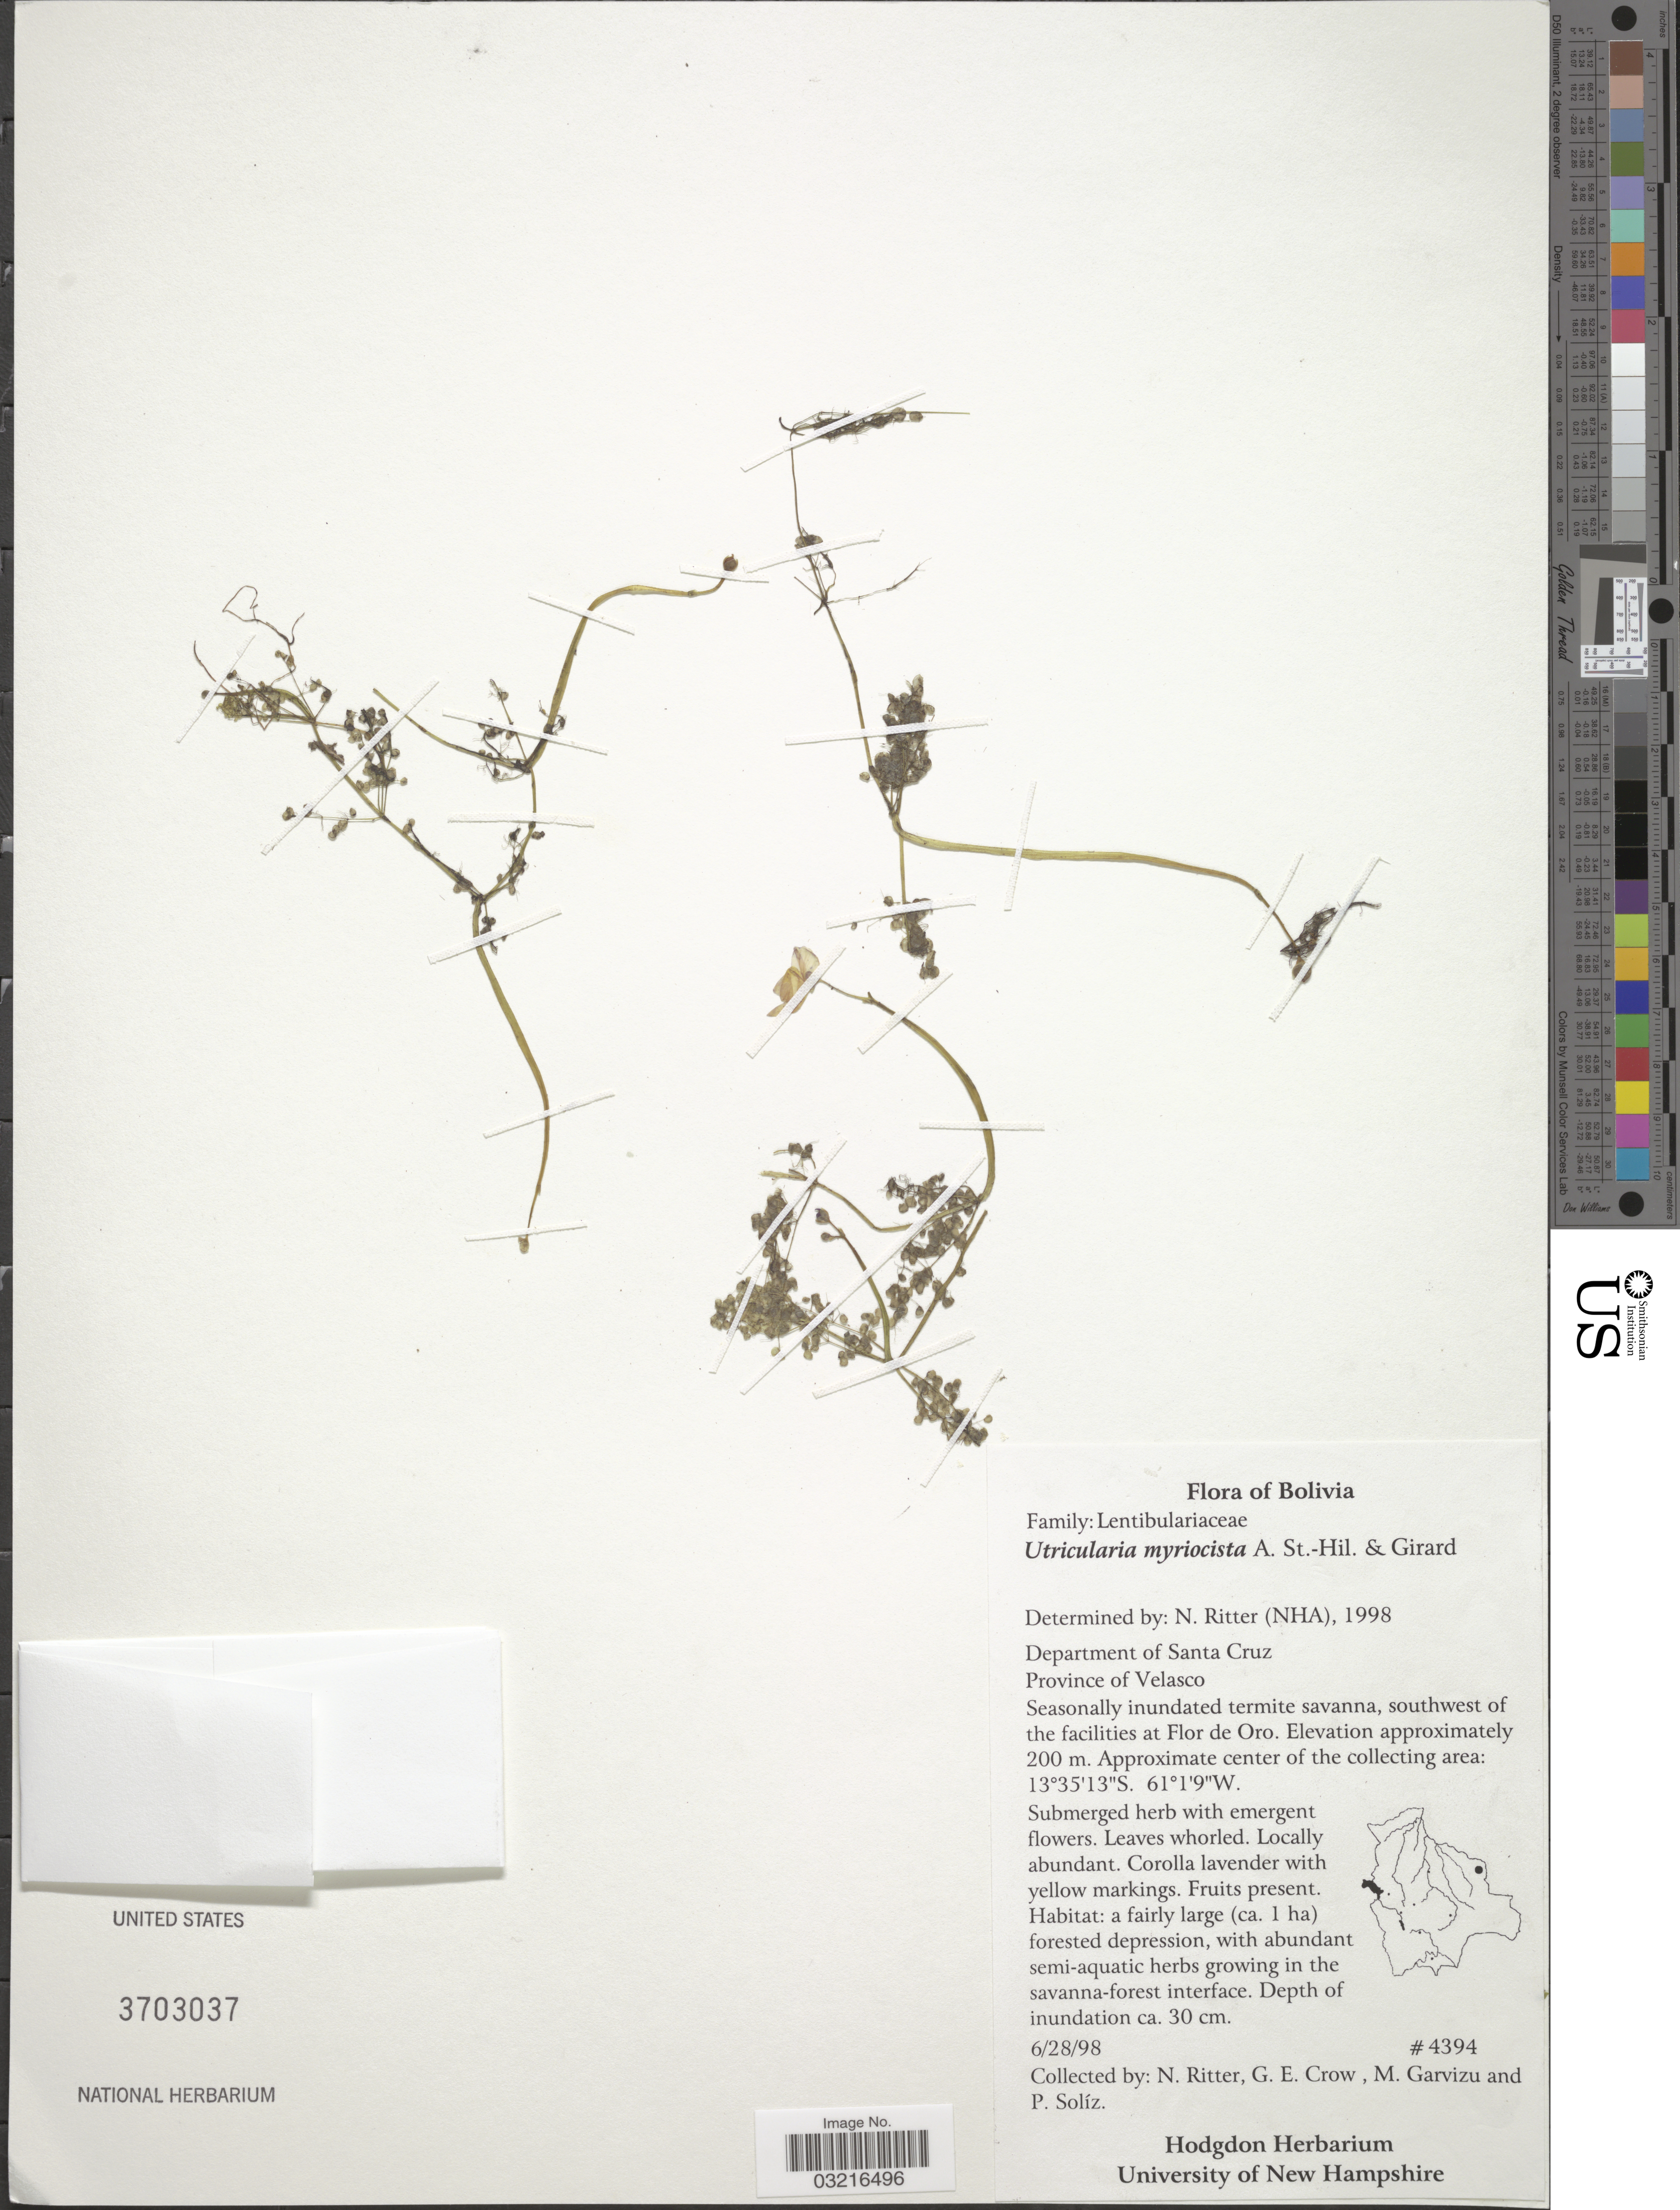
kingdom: Plantae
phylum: Tracheophyta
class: Magnoliopsida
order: Lamiales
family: Lentibulariaceae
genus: Utricularia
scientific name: Utricularia myriocista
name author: A. St.-Hil. & Girard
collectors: N. Ritter, G. Crow, M. Garvizu & P. Soliz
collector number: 4394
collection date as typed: Transcribed d/m/y: 28/6/98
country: Bolivia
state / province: Santa Cruz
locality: Department of Santa Cruz, Province of Velasco, Seasonally inundated termite savanna, southwest of the facilities at Flor de Oro.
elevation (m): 200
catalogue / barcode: US 3703037